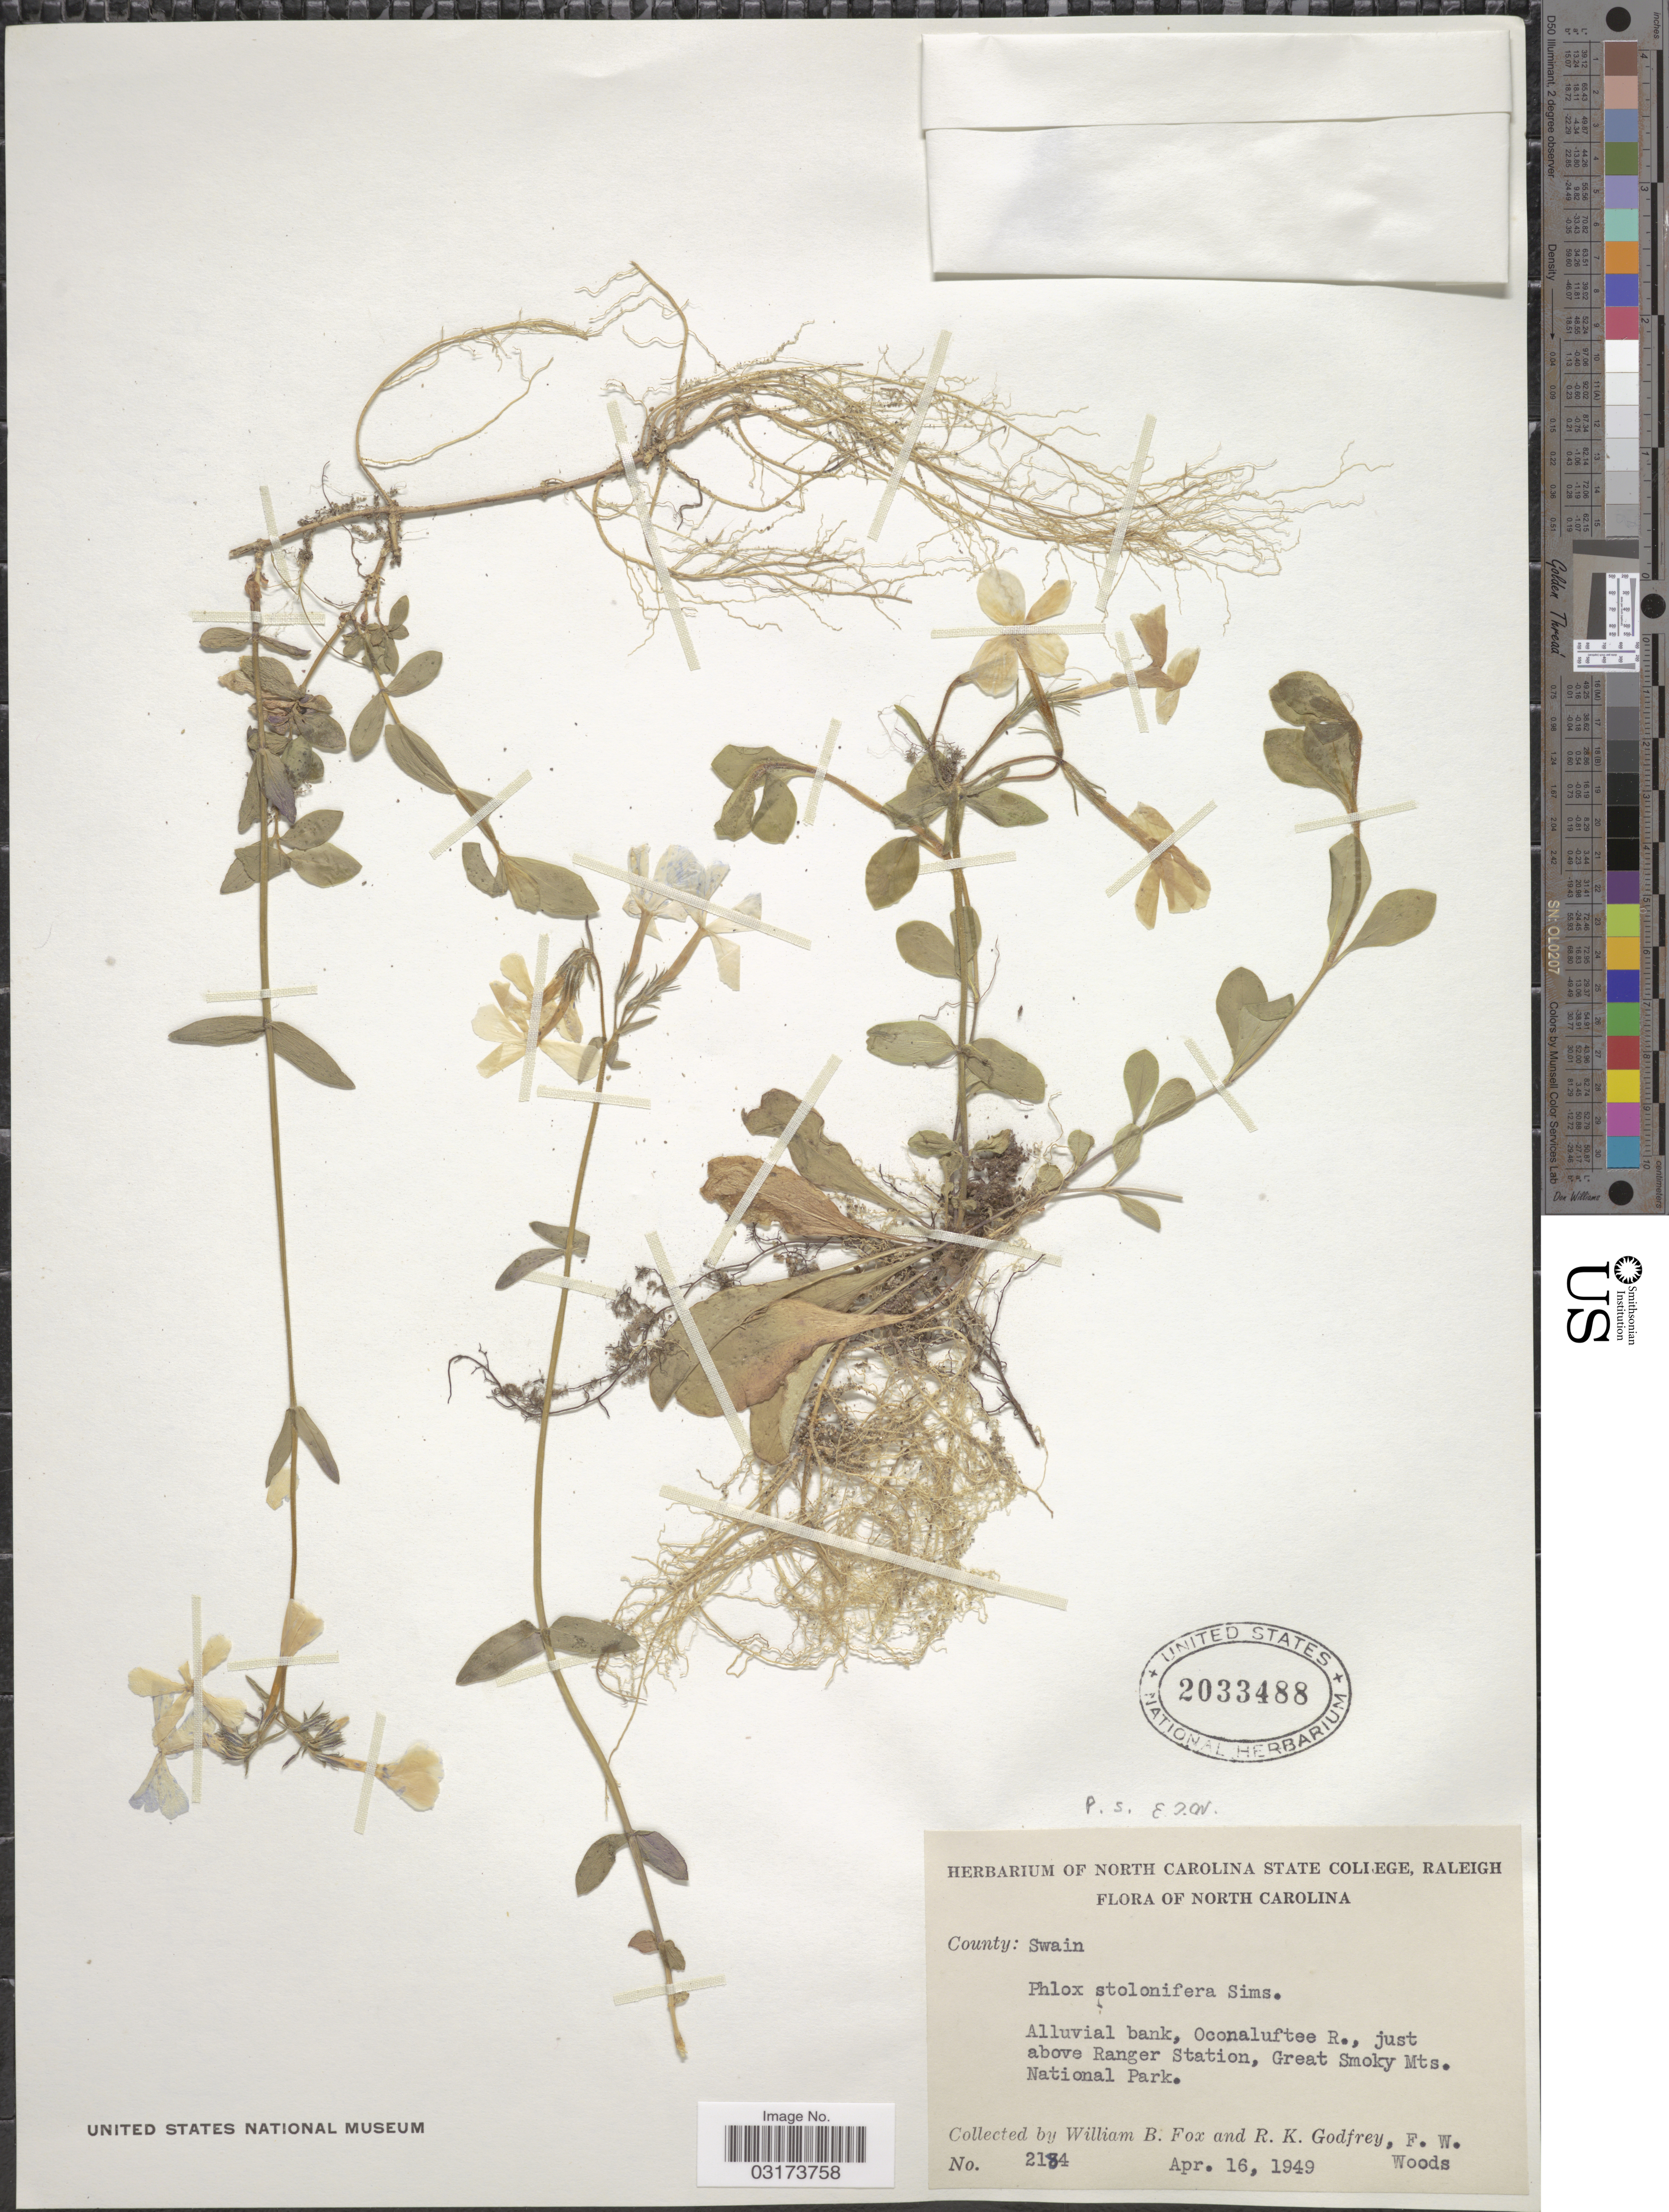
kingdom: Plantae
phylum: Tracheophyta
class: Magnoliopsida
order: Ericales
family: Polemoniaceae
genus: Phlox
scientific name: Phlox stolonifera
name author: Sims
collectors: W. B. Fox, R. K. Godfrey & F. W. Woods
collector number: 2184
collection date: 1949-04-16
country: United States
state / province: North Carolina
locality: County: Swain. Alluvial bank, Oconaluftee R., just above Ranger Station, Great Smoky Mts. National Park.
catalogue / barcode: US 2033488